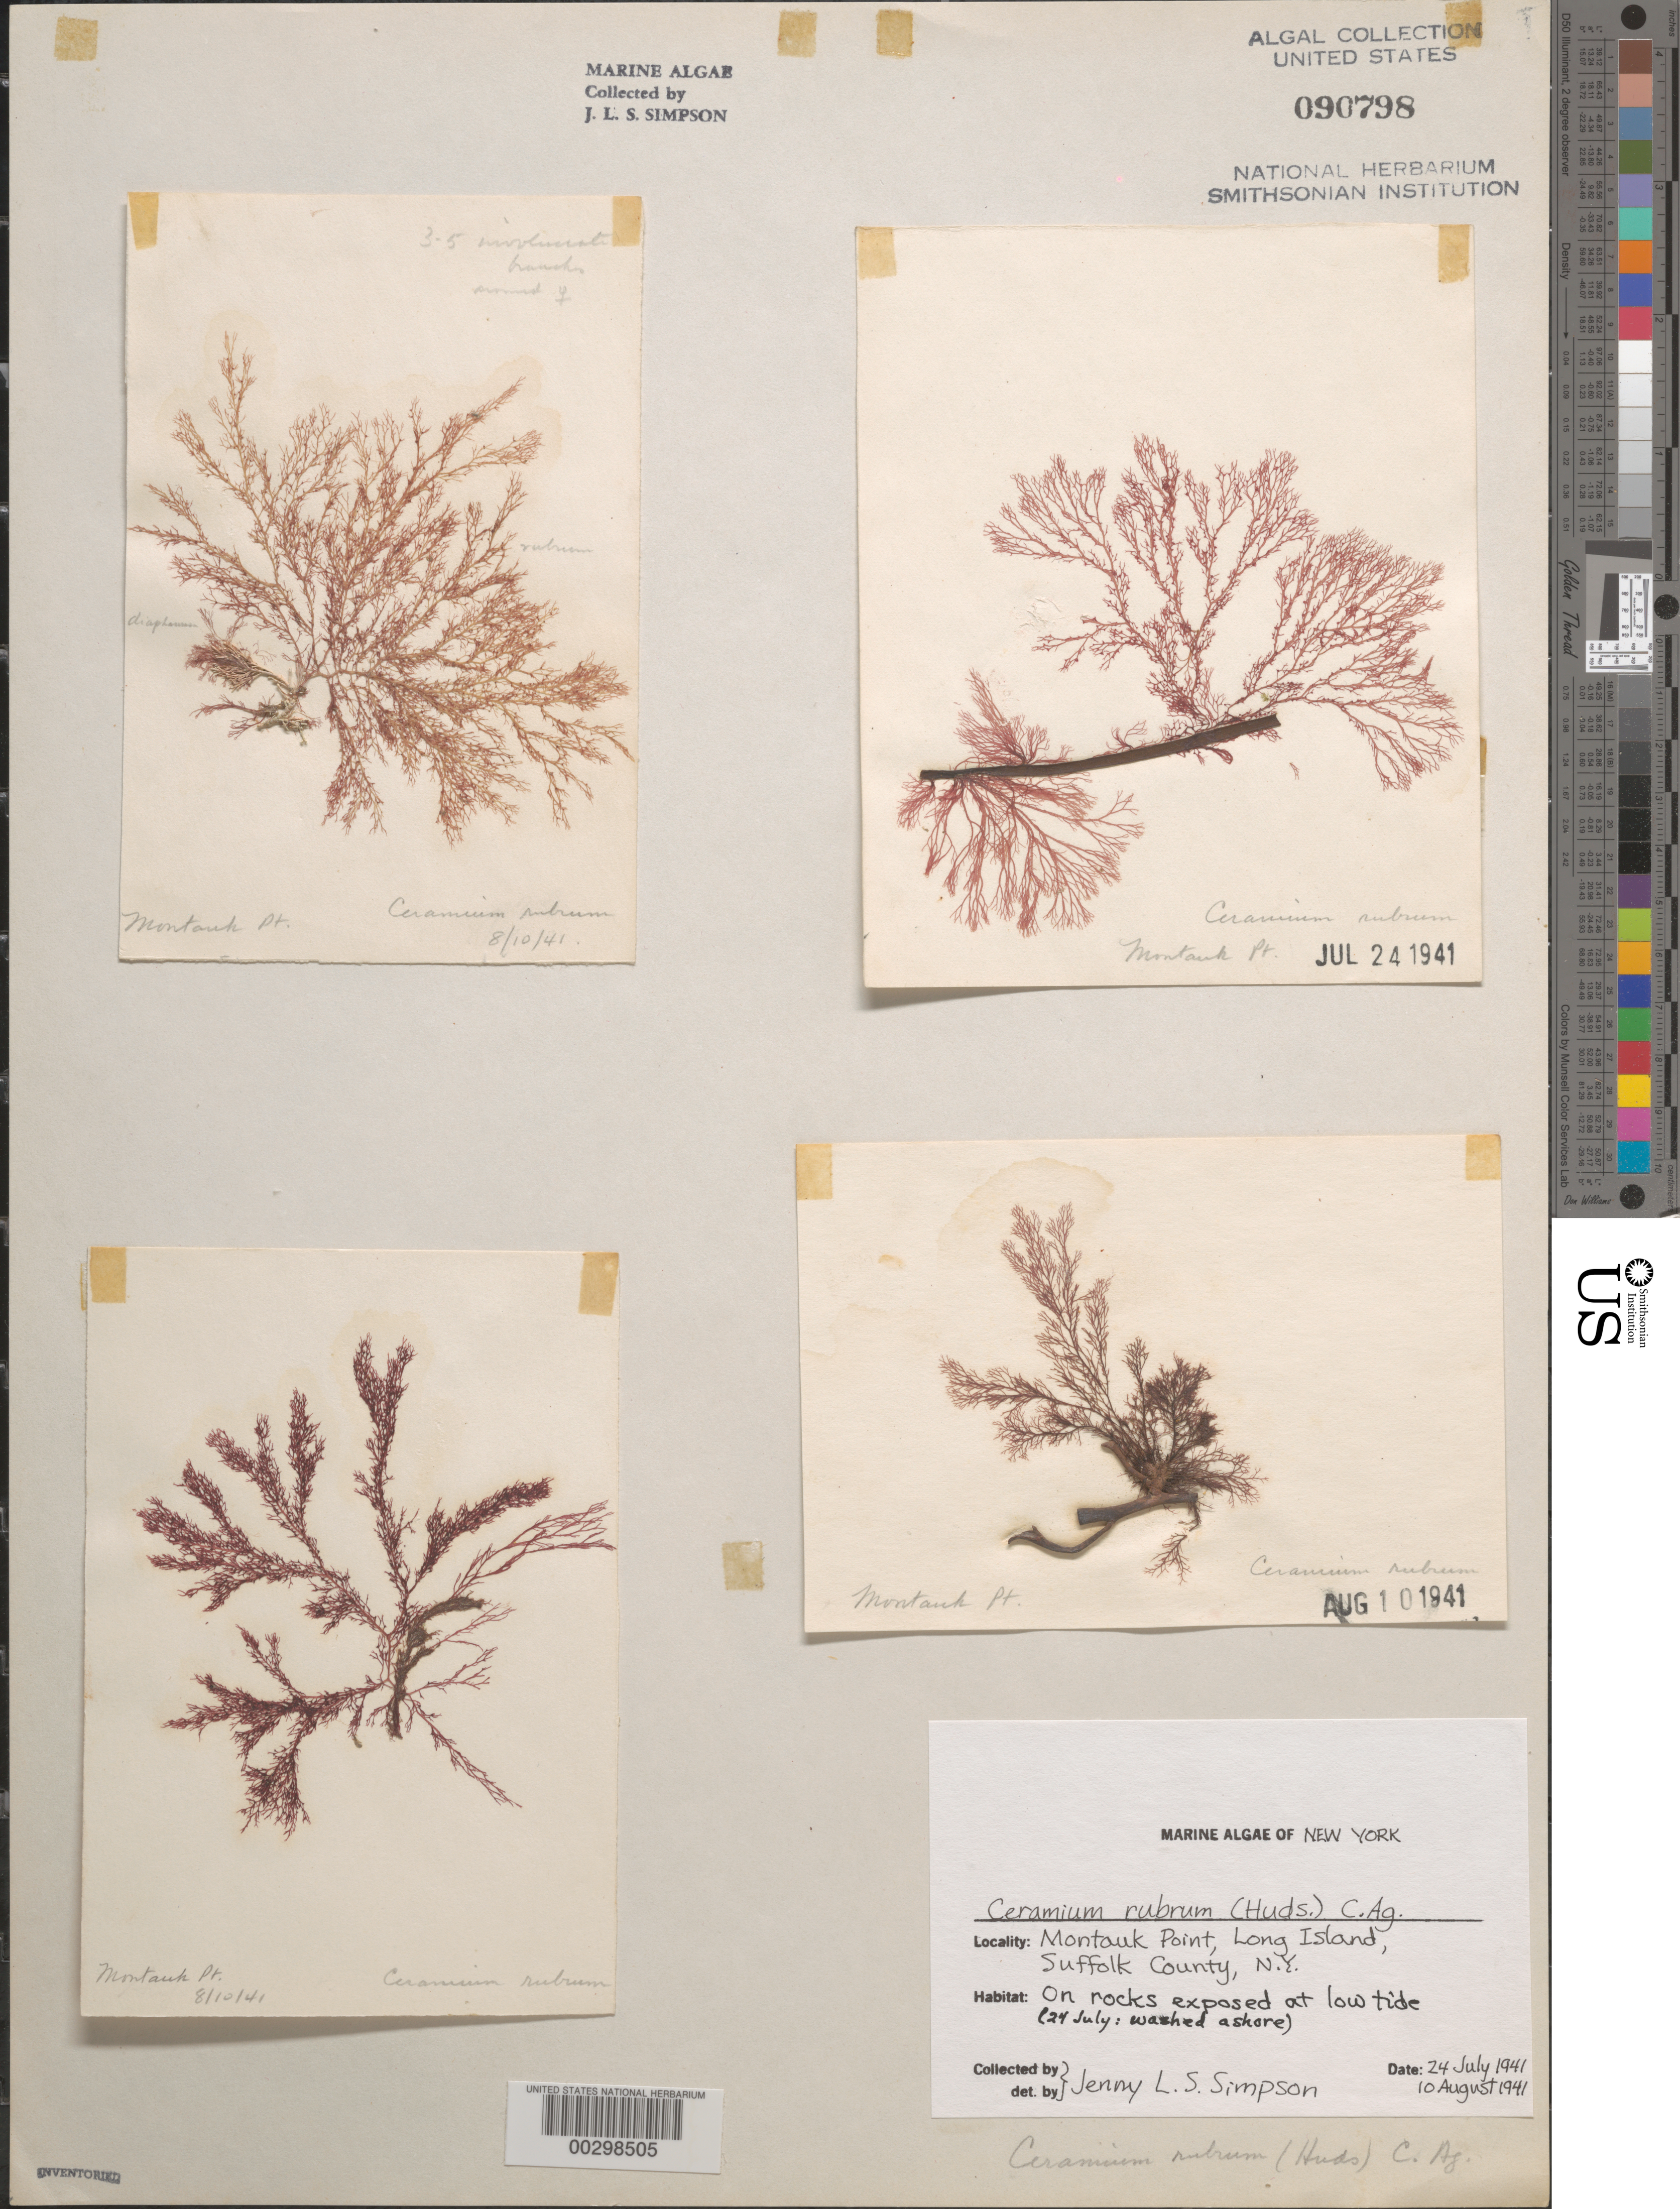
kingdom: Plantae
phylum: Rhodophyta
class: Florideophyceae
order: Ceramiales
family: Ceramiaceae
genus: Ceramium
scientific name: Ceramium rubrum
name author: C. Agardh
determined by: Simpson, J. L. S.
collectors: J. Simpson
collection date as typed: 24 Jul 1941 AND 24 Jul 1941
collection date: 1941-07-24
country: United States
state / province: New York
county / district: Suffolk County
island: Long Island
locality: Montauk Point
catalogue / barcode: US 90798